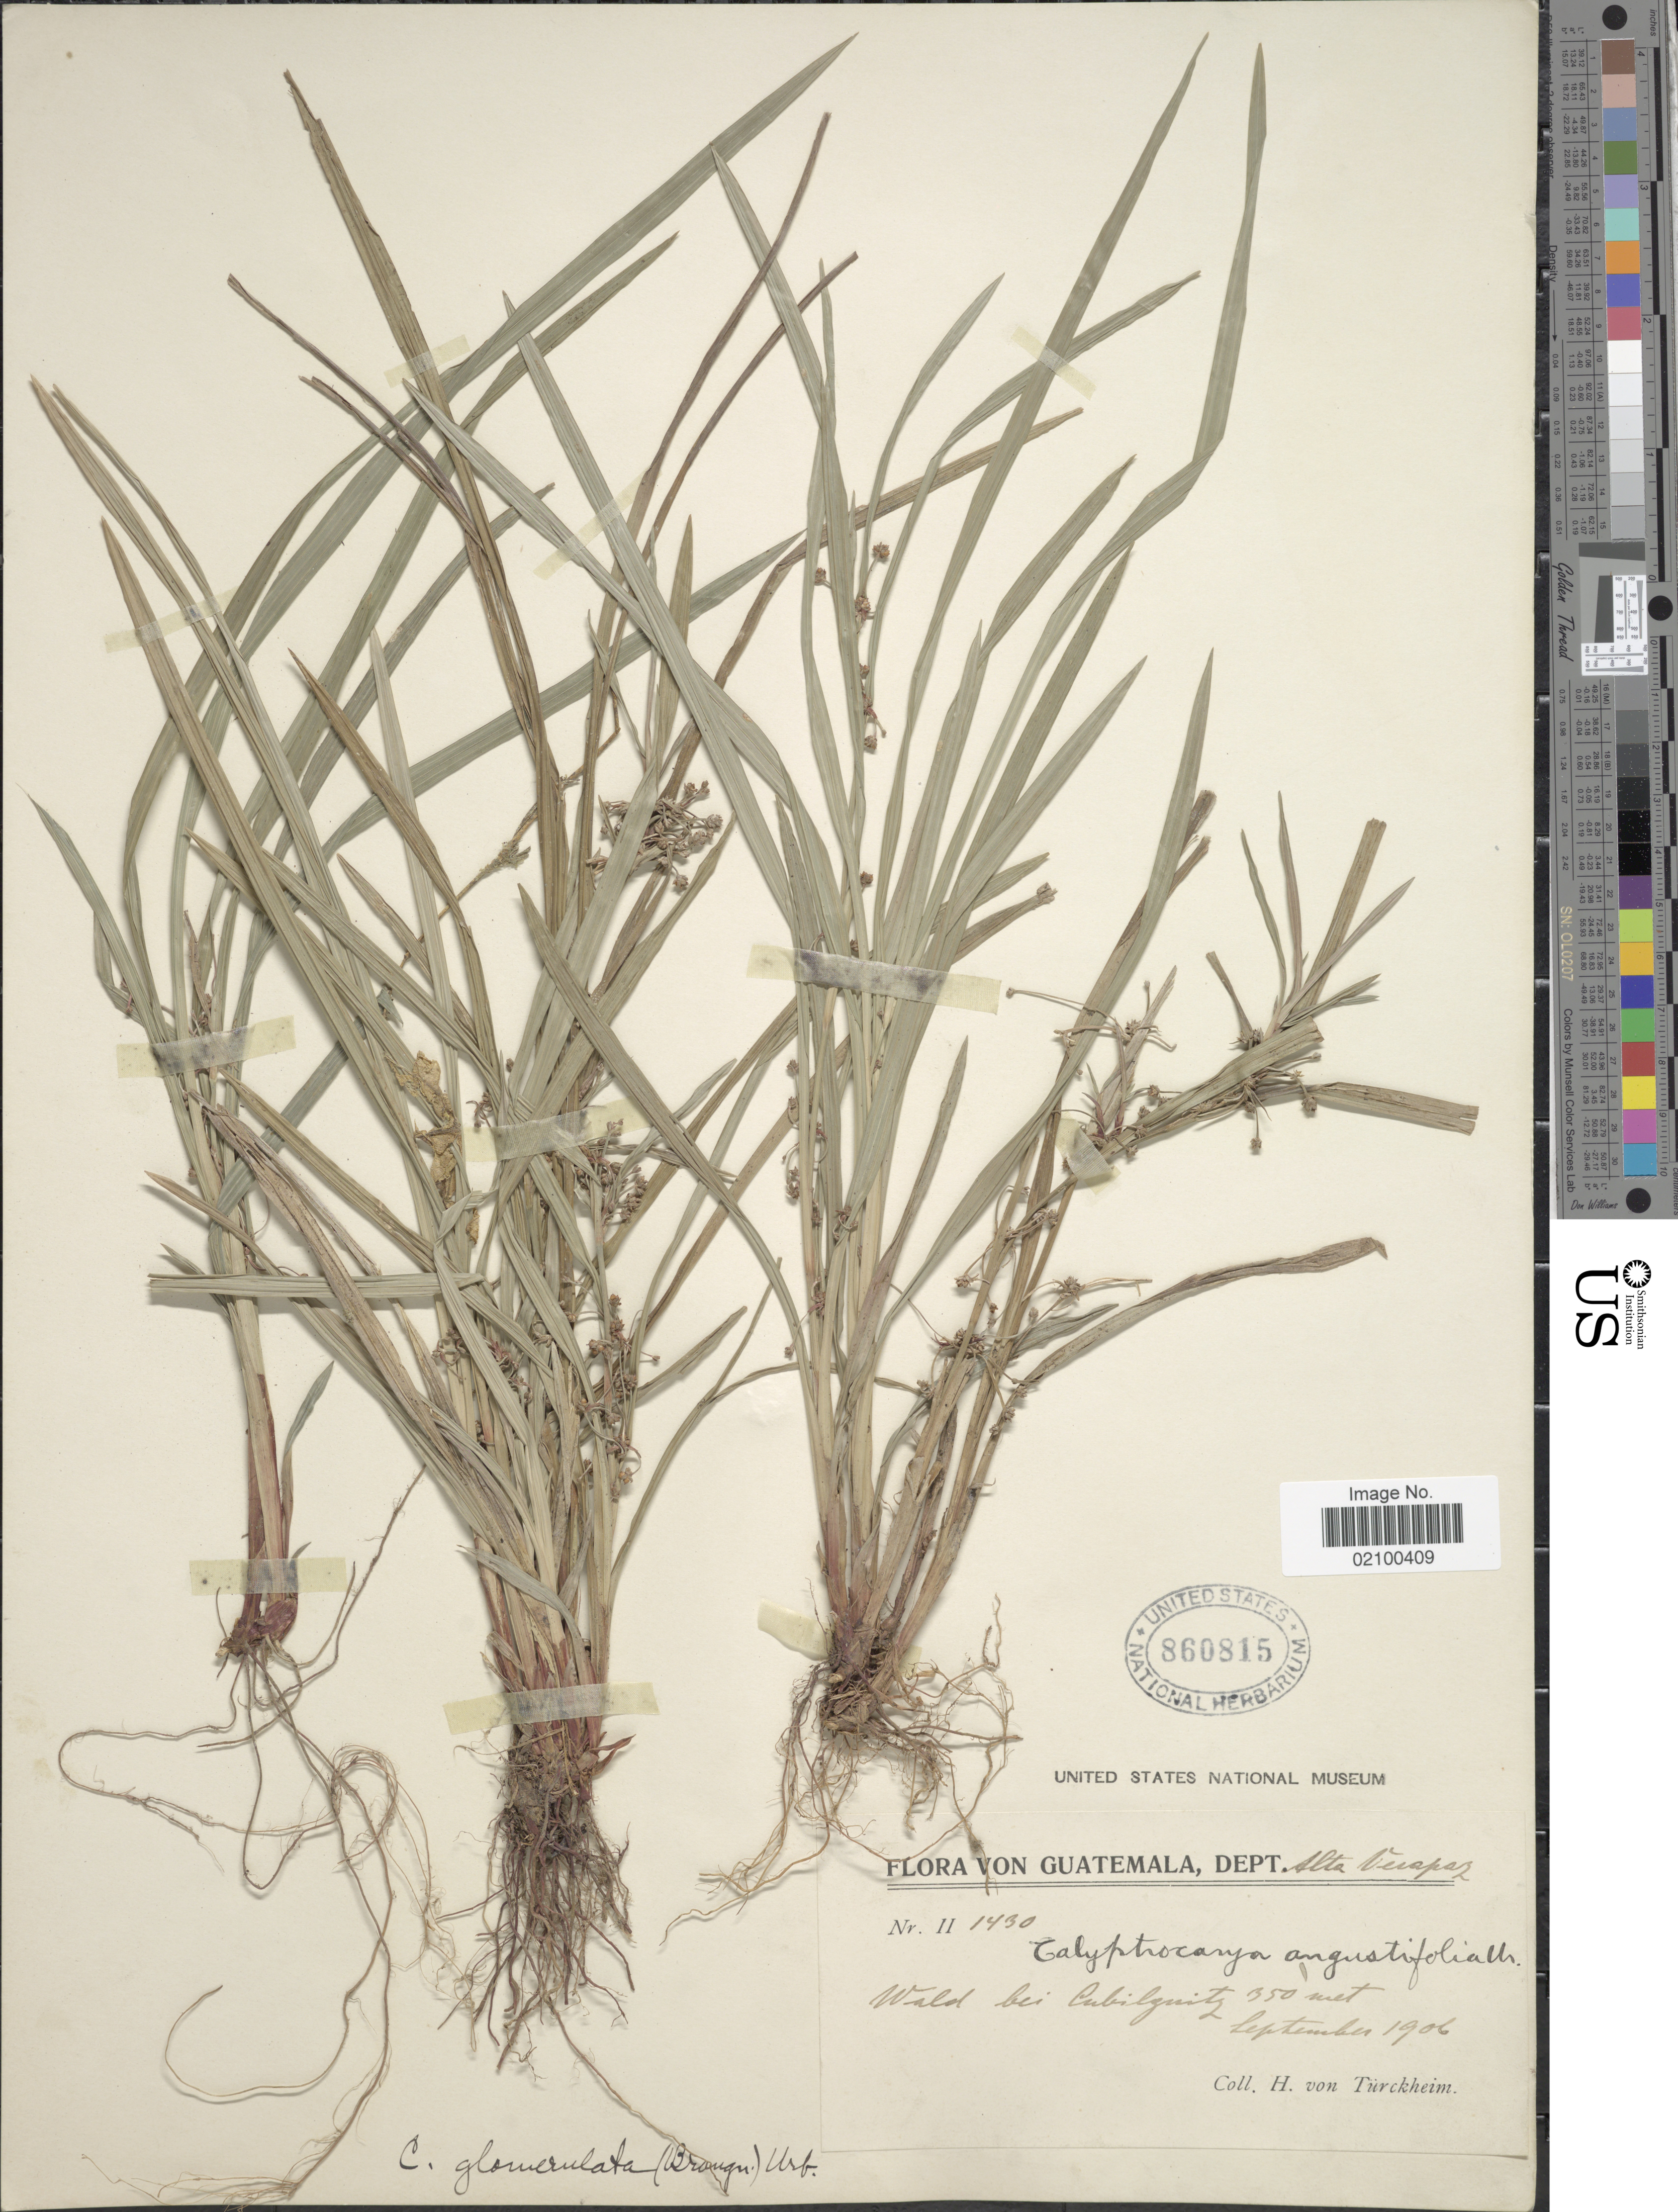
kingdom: Plantae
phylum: Tracheophyta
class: Liliopsida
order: Poales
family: Cyperaceae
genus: Calyptrocarya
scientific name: Calyptrocarya glomerulata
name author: (Brongn.) Urb.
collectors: H. von Türckheim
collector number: II 1430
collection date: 1906-09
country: Guatemala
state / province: Alta Verapaz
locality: Wald bei Cubilquitz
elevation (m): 350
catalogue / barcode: US 860815